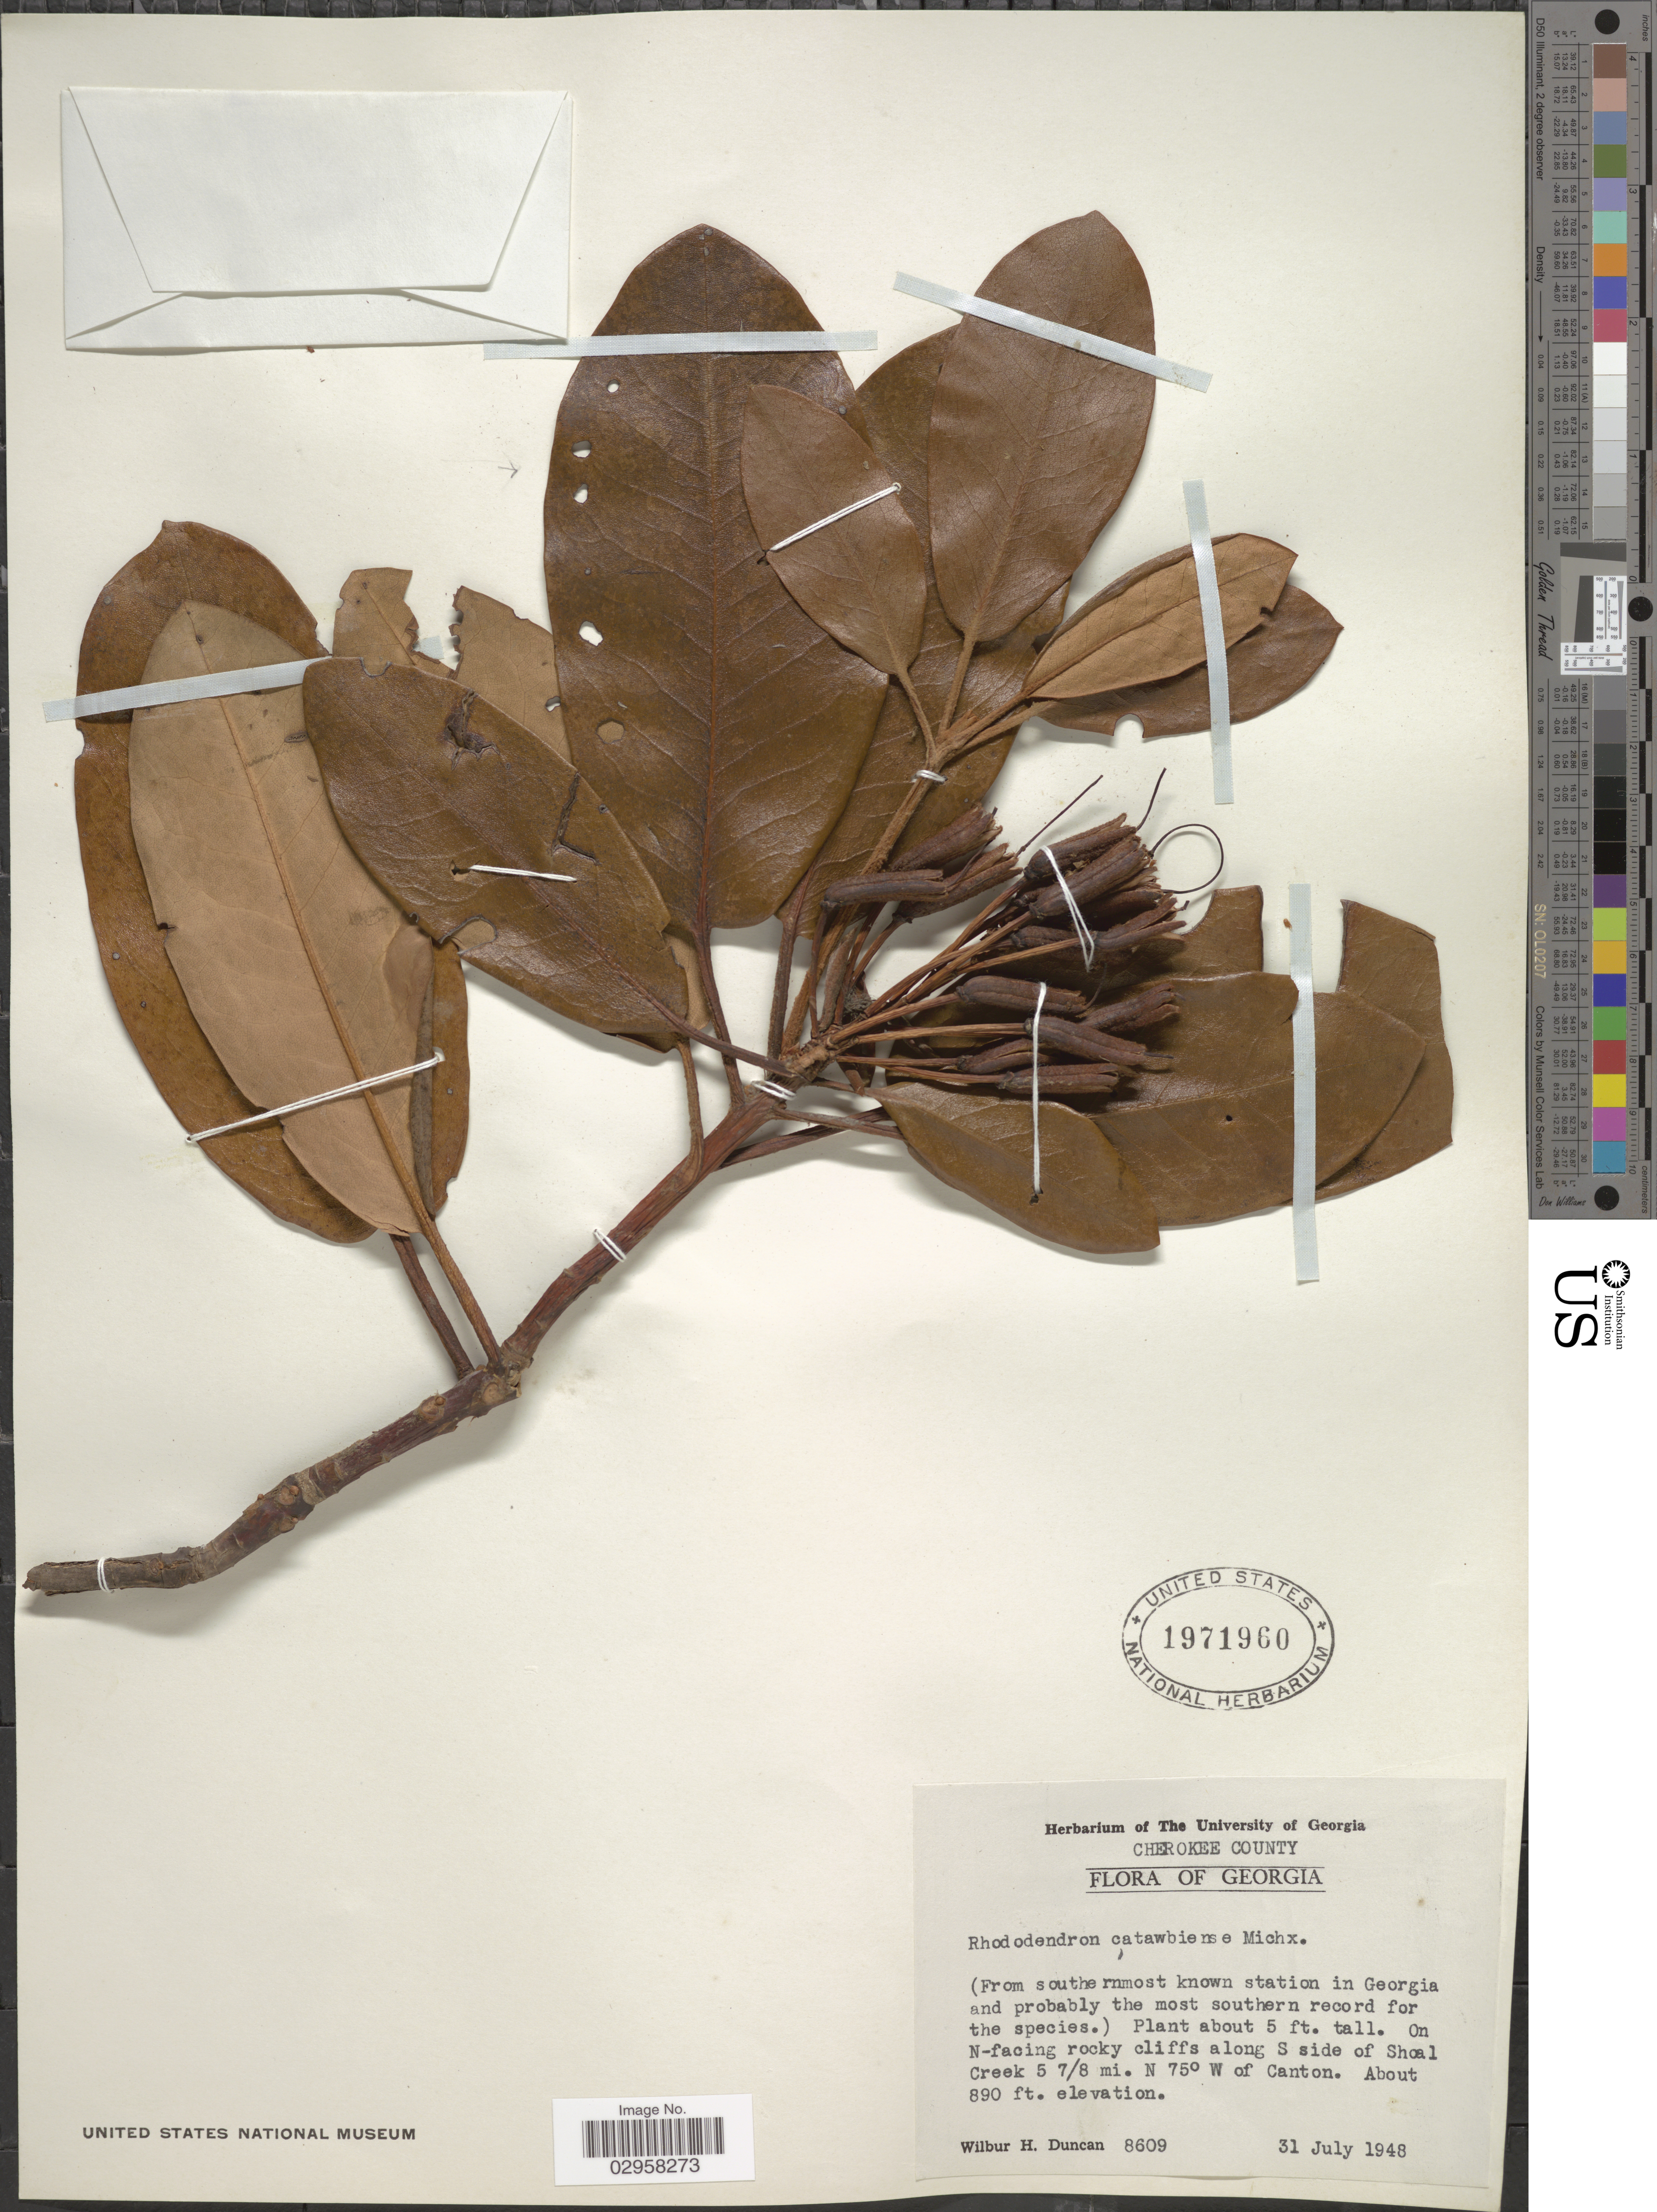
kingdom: Plantae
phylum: Tracheophyta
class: Magnoliopsida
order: Ericales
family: Ericaceae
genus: Rhododendron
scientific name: Rhododendron catawbiense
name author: Michx.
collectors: W. H. Duncan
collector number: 8609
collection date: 1948-07-31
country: United States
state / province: Georgia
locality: Cherokee County. On N-facing rocky cliffs along S side of Shoal Creek 5 7/8 mi. N. 75º W of Canton.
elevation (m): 271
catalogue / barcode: US 1971960